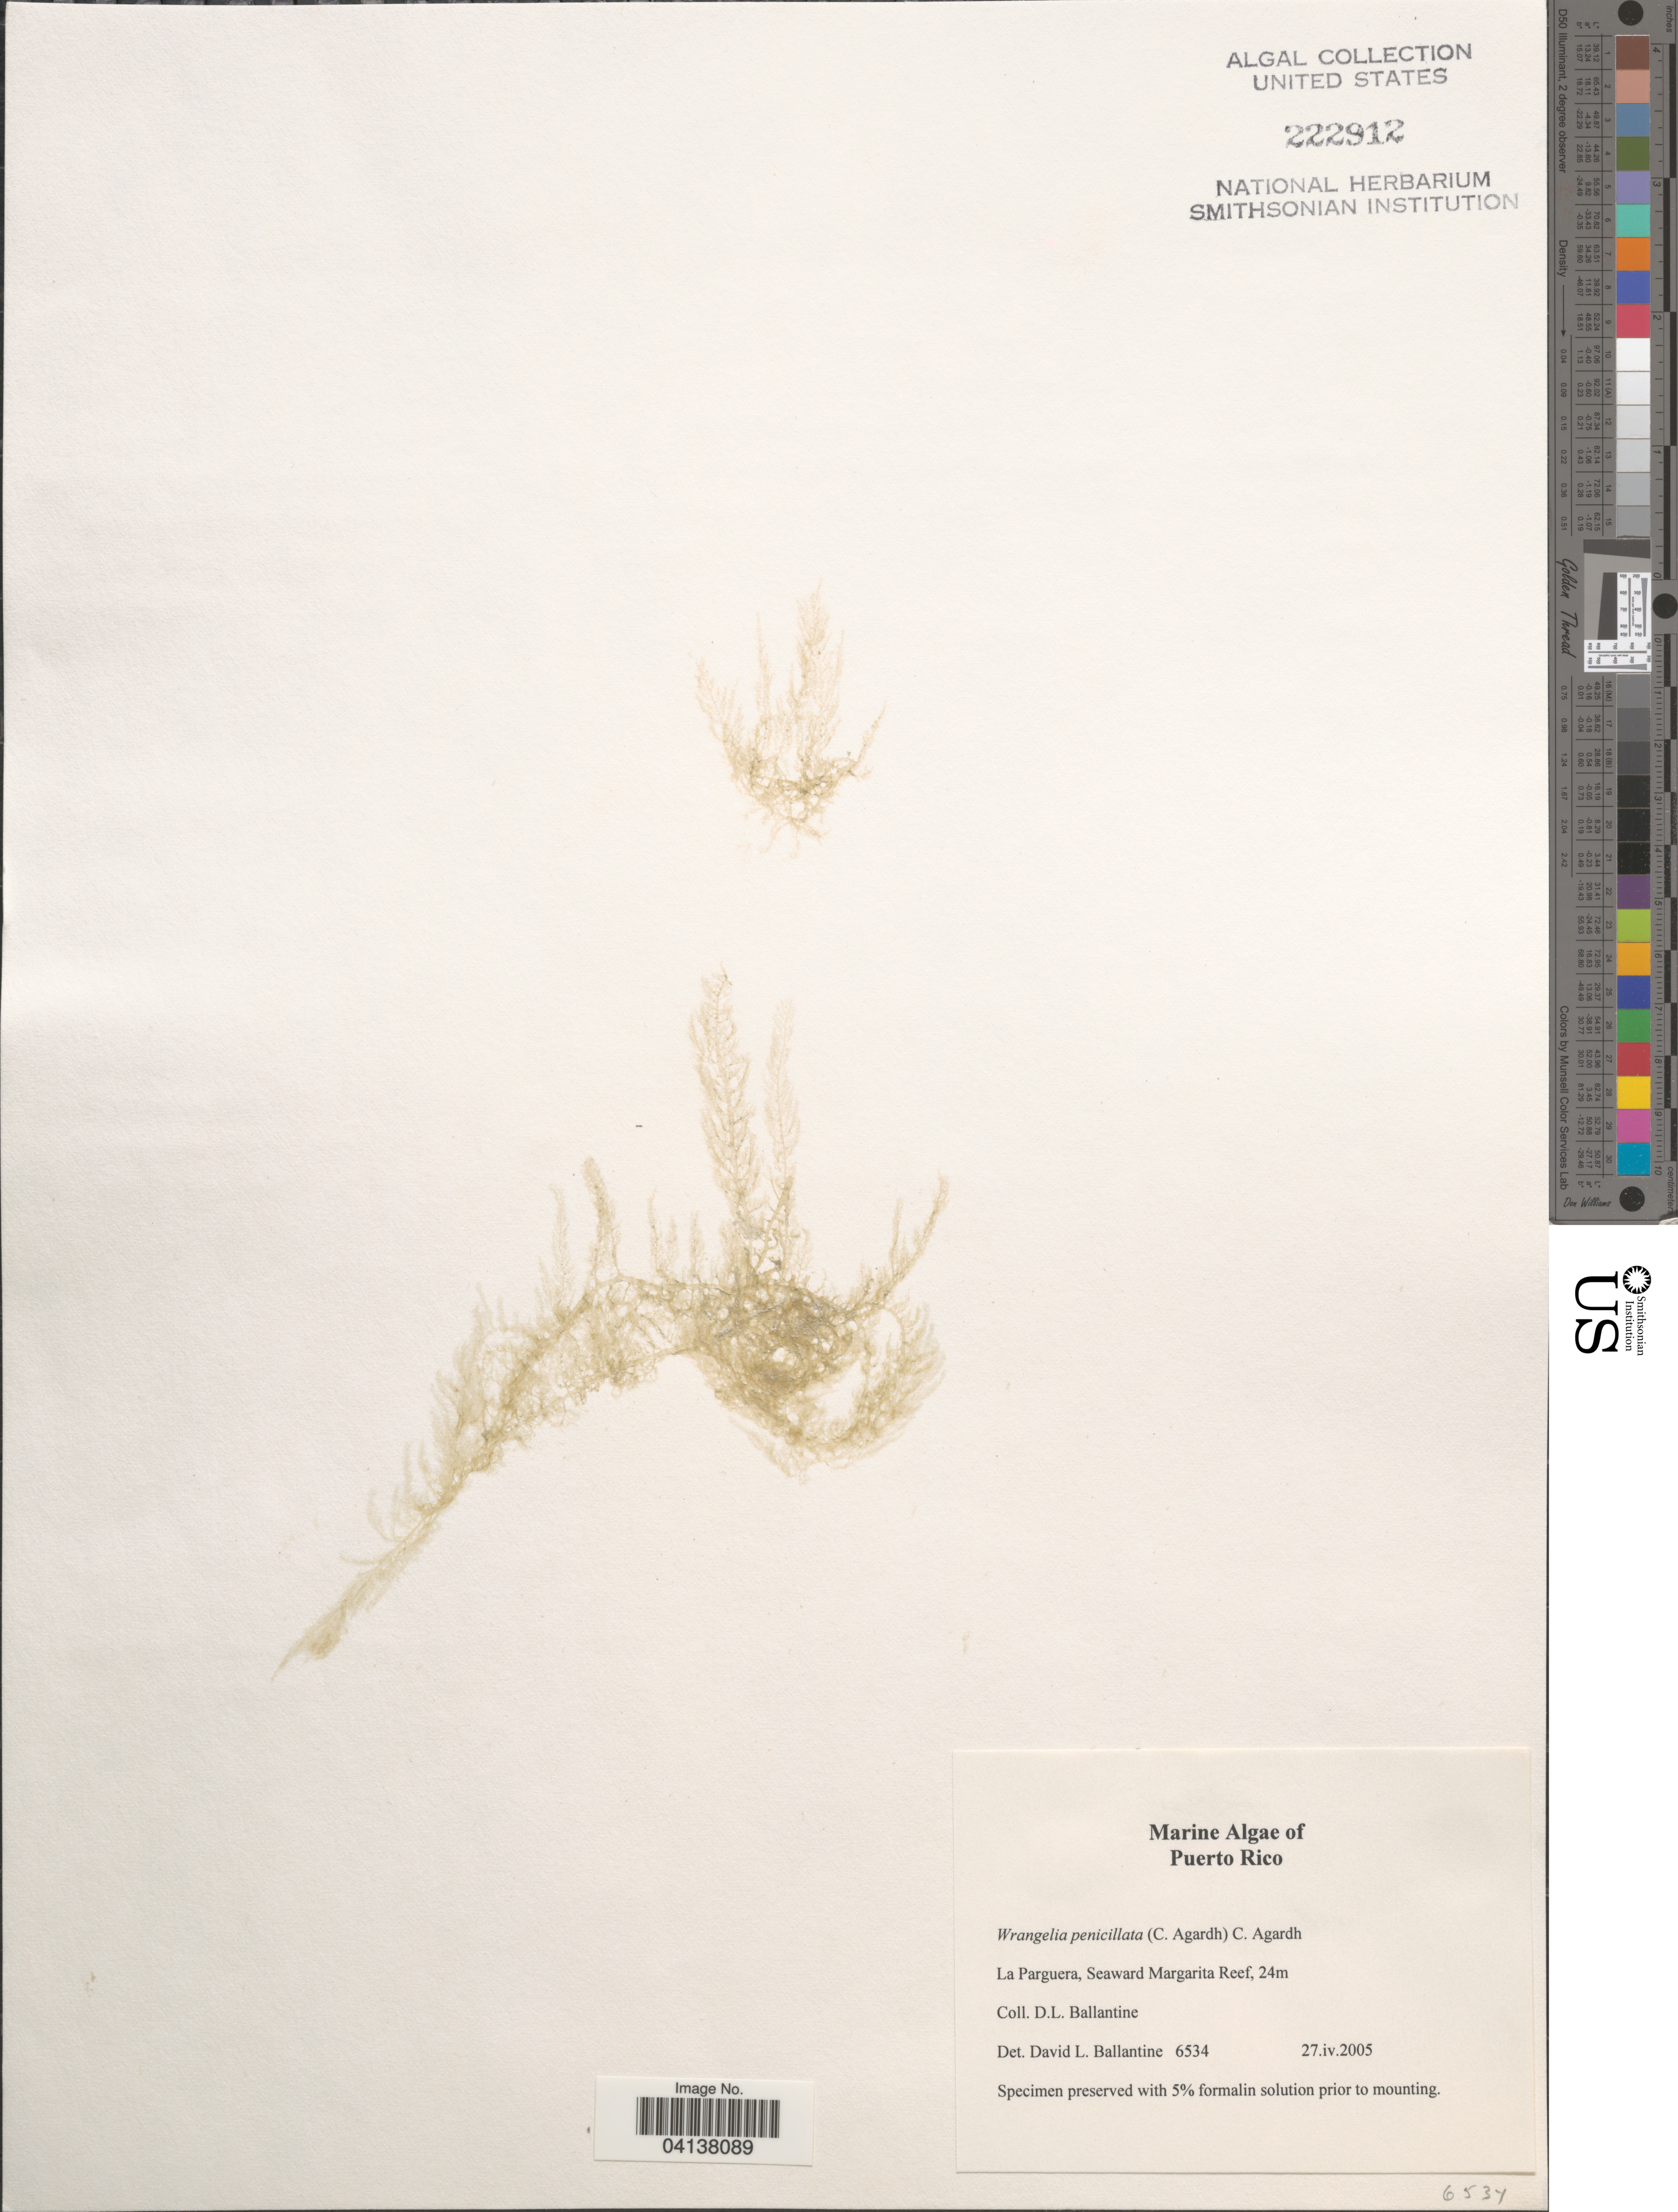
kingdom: Plantae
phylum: Rhodophyta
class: Florideophyceae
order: Ceramiales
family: Wrangeliaceae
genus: Wrangelia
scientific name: Wrangelia penicillata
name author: (C. Agardh) C. Agardh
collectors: D.L. Ballantine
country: Puerto Rico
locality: La Parguera, Seaward Margarita Reef.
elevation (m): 24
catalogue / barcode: US 222912